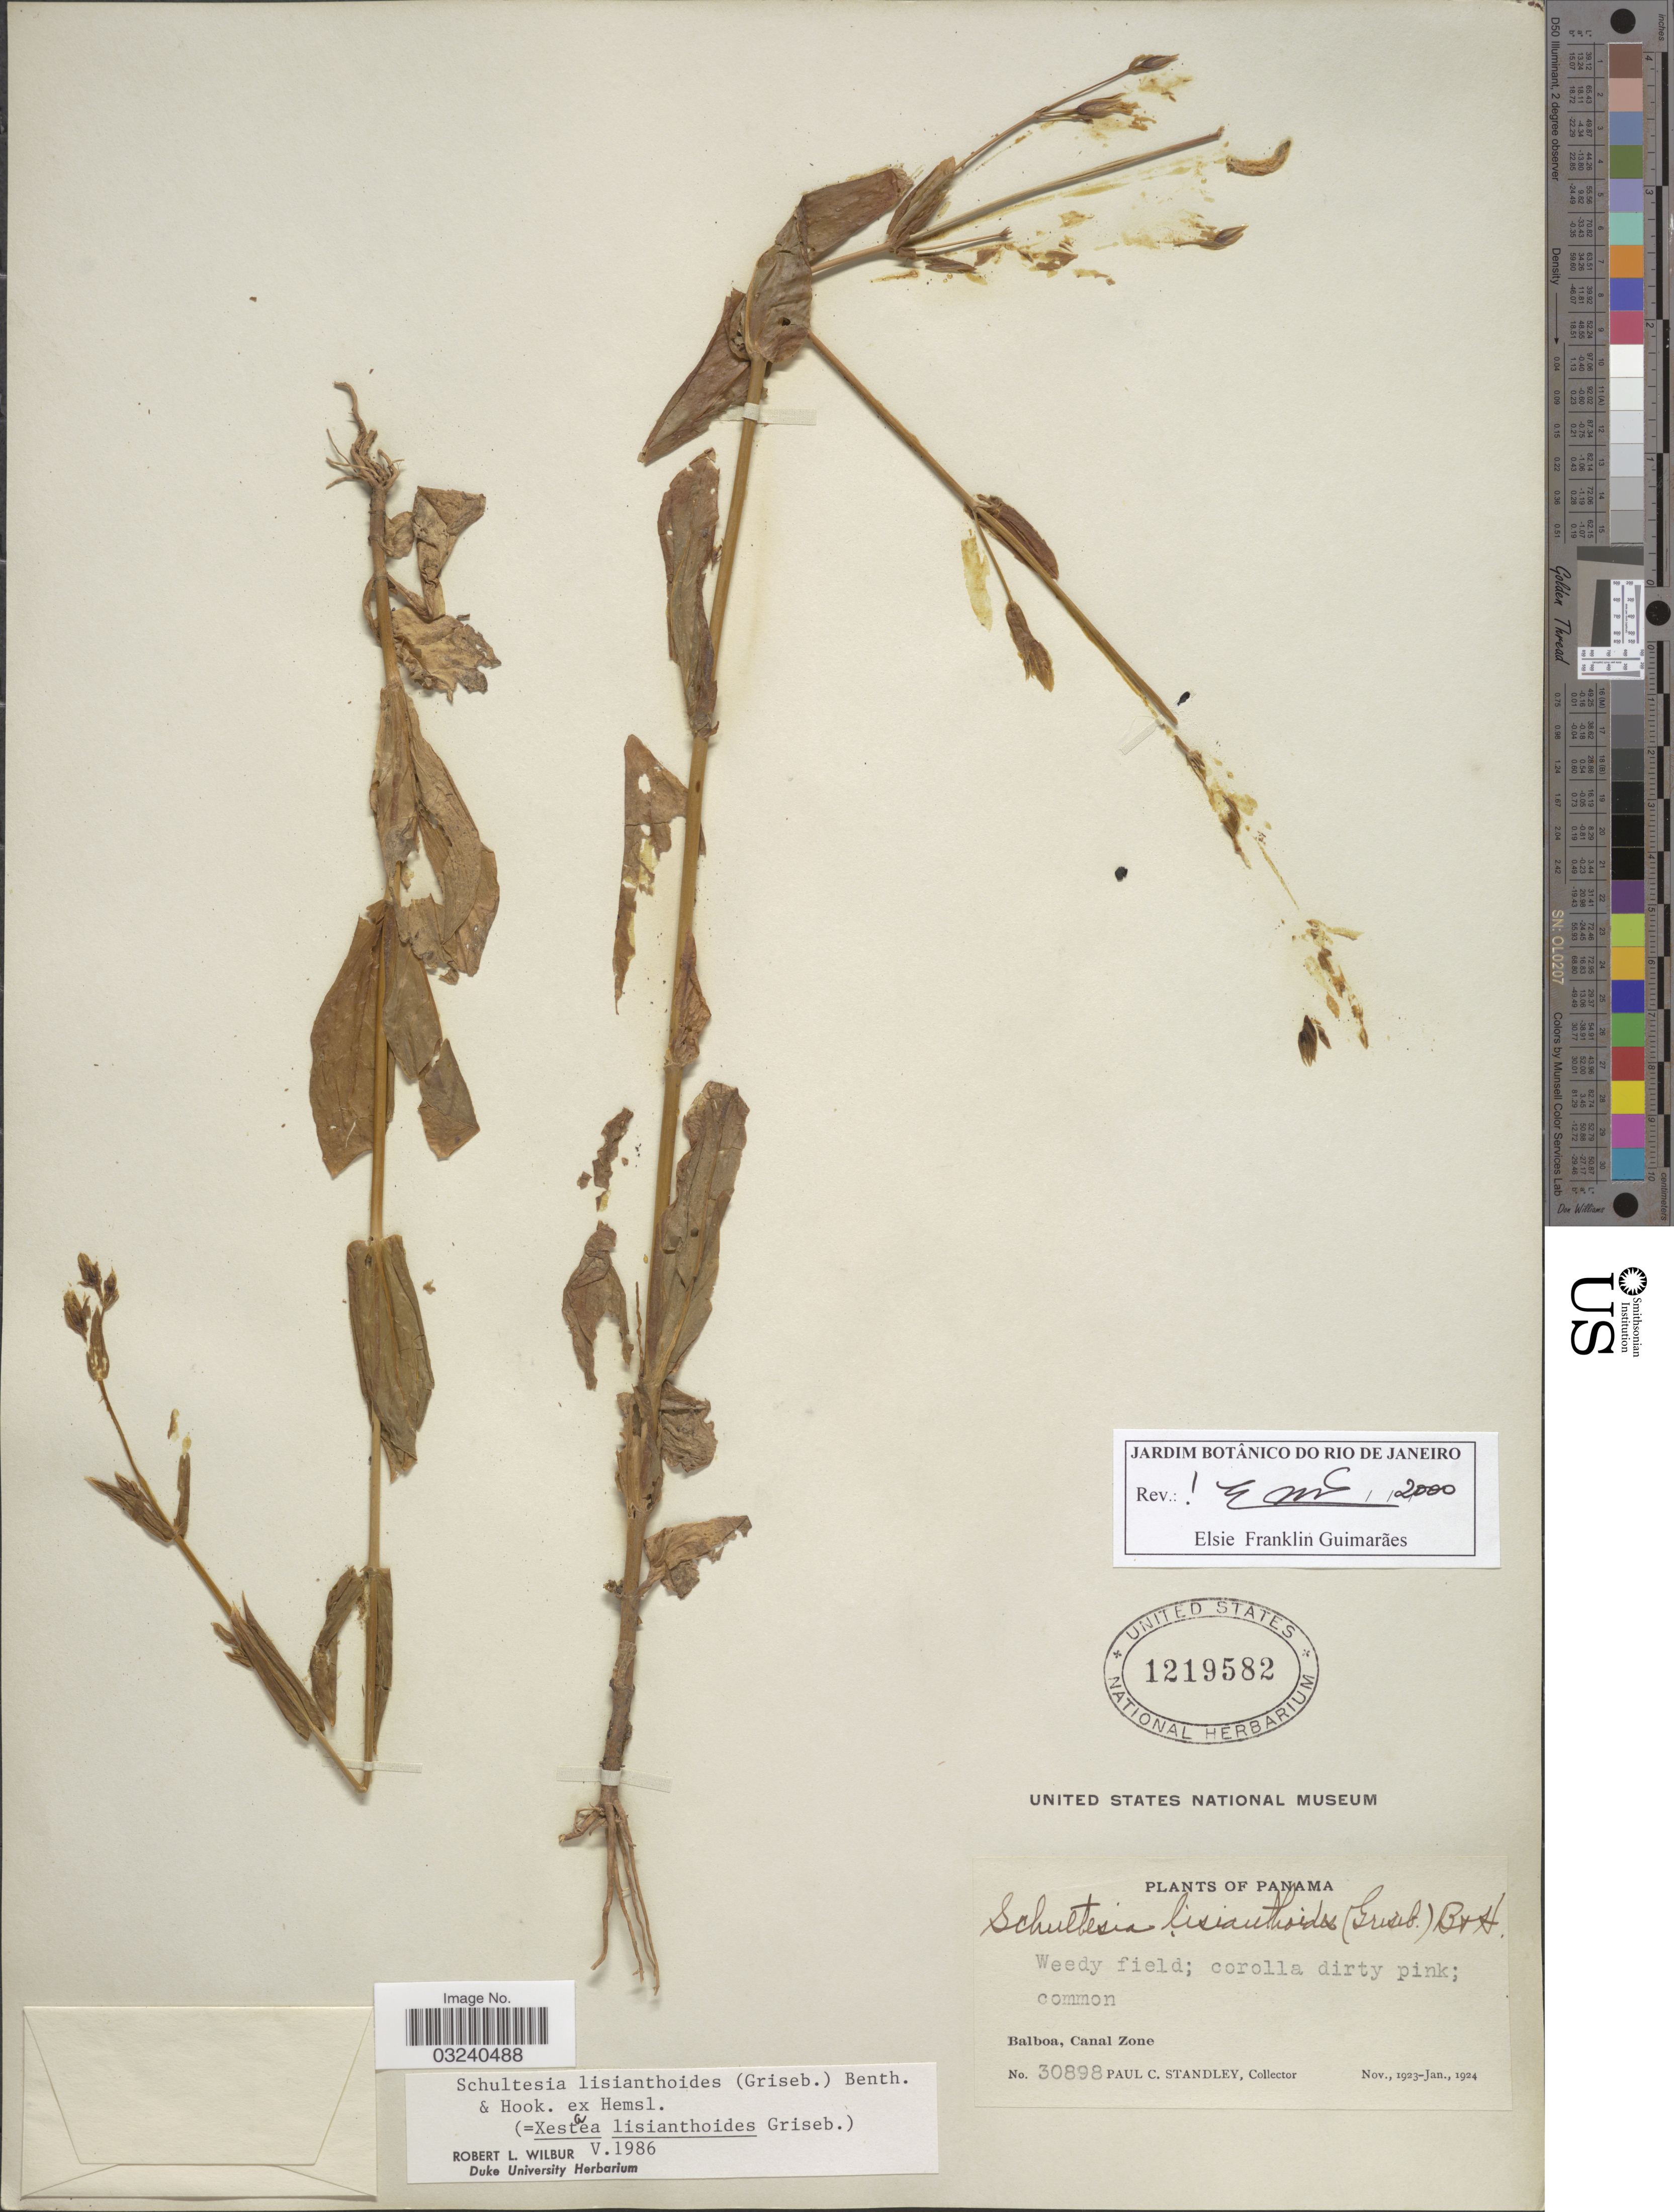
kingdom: Plantae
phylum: Tracheophyta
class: Magnoliopsida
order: Gentianales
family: Gentianaceae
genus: Schultesia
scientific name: Schultesia lisianthoides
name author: (Griseb.) Benth. & Hook. f. ex Hemsl.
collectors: P. C. Standley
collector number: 30898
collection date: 1923-11/1924-01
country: Panama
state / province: Colón / Panamá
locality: Balboa, Canal Zone.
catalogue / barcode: US 1219582